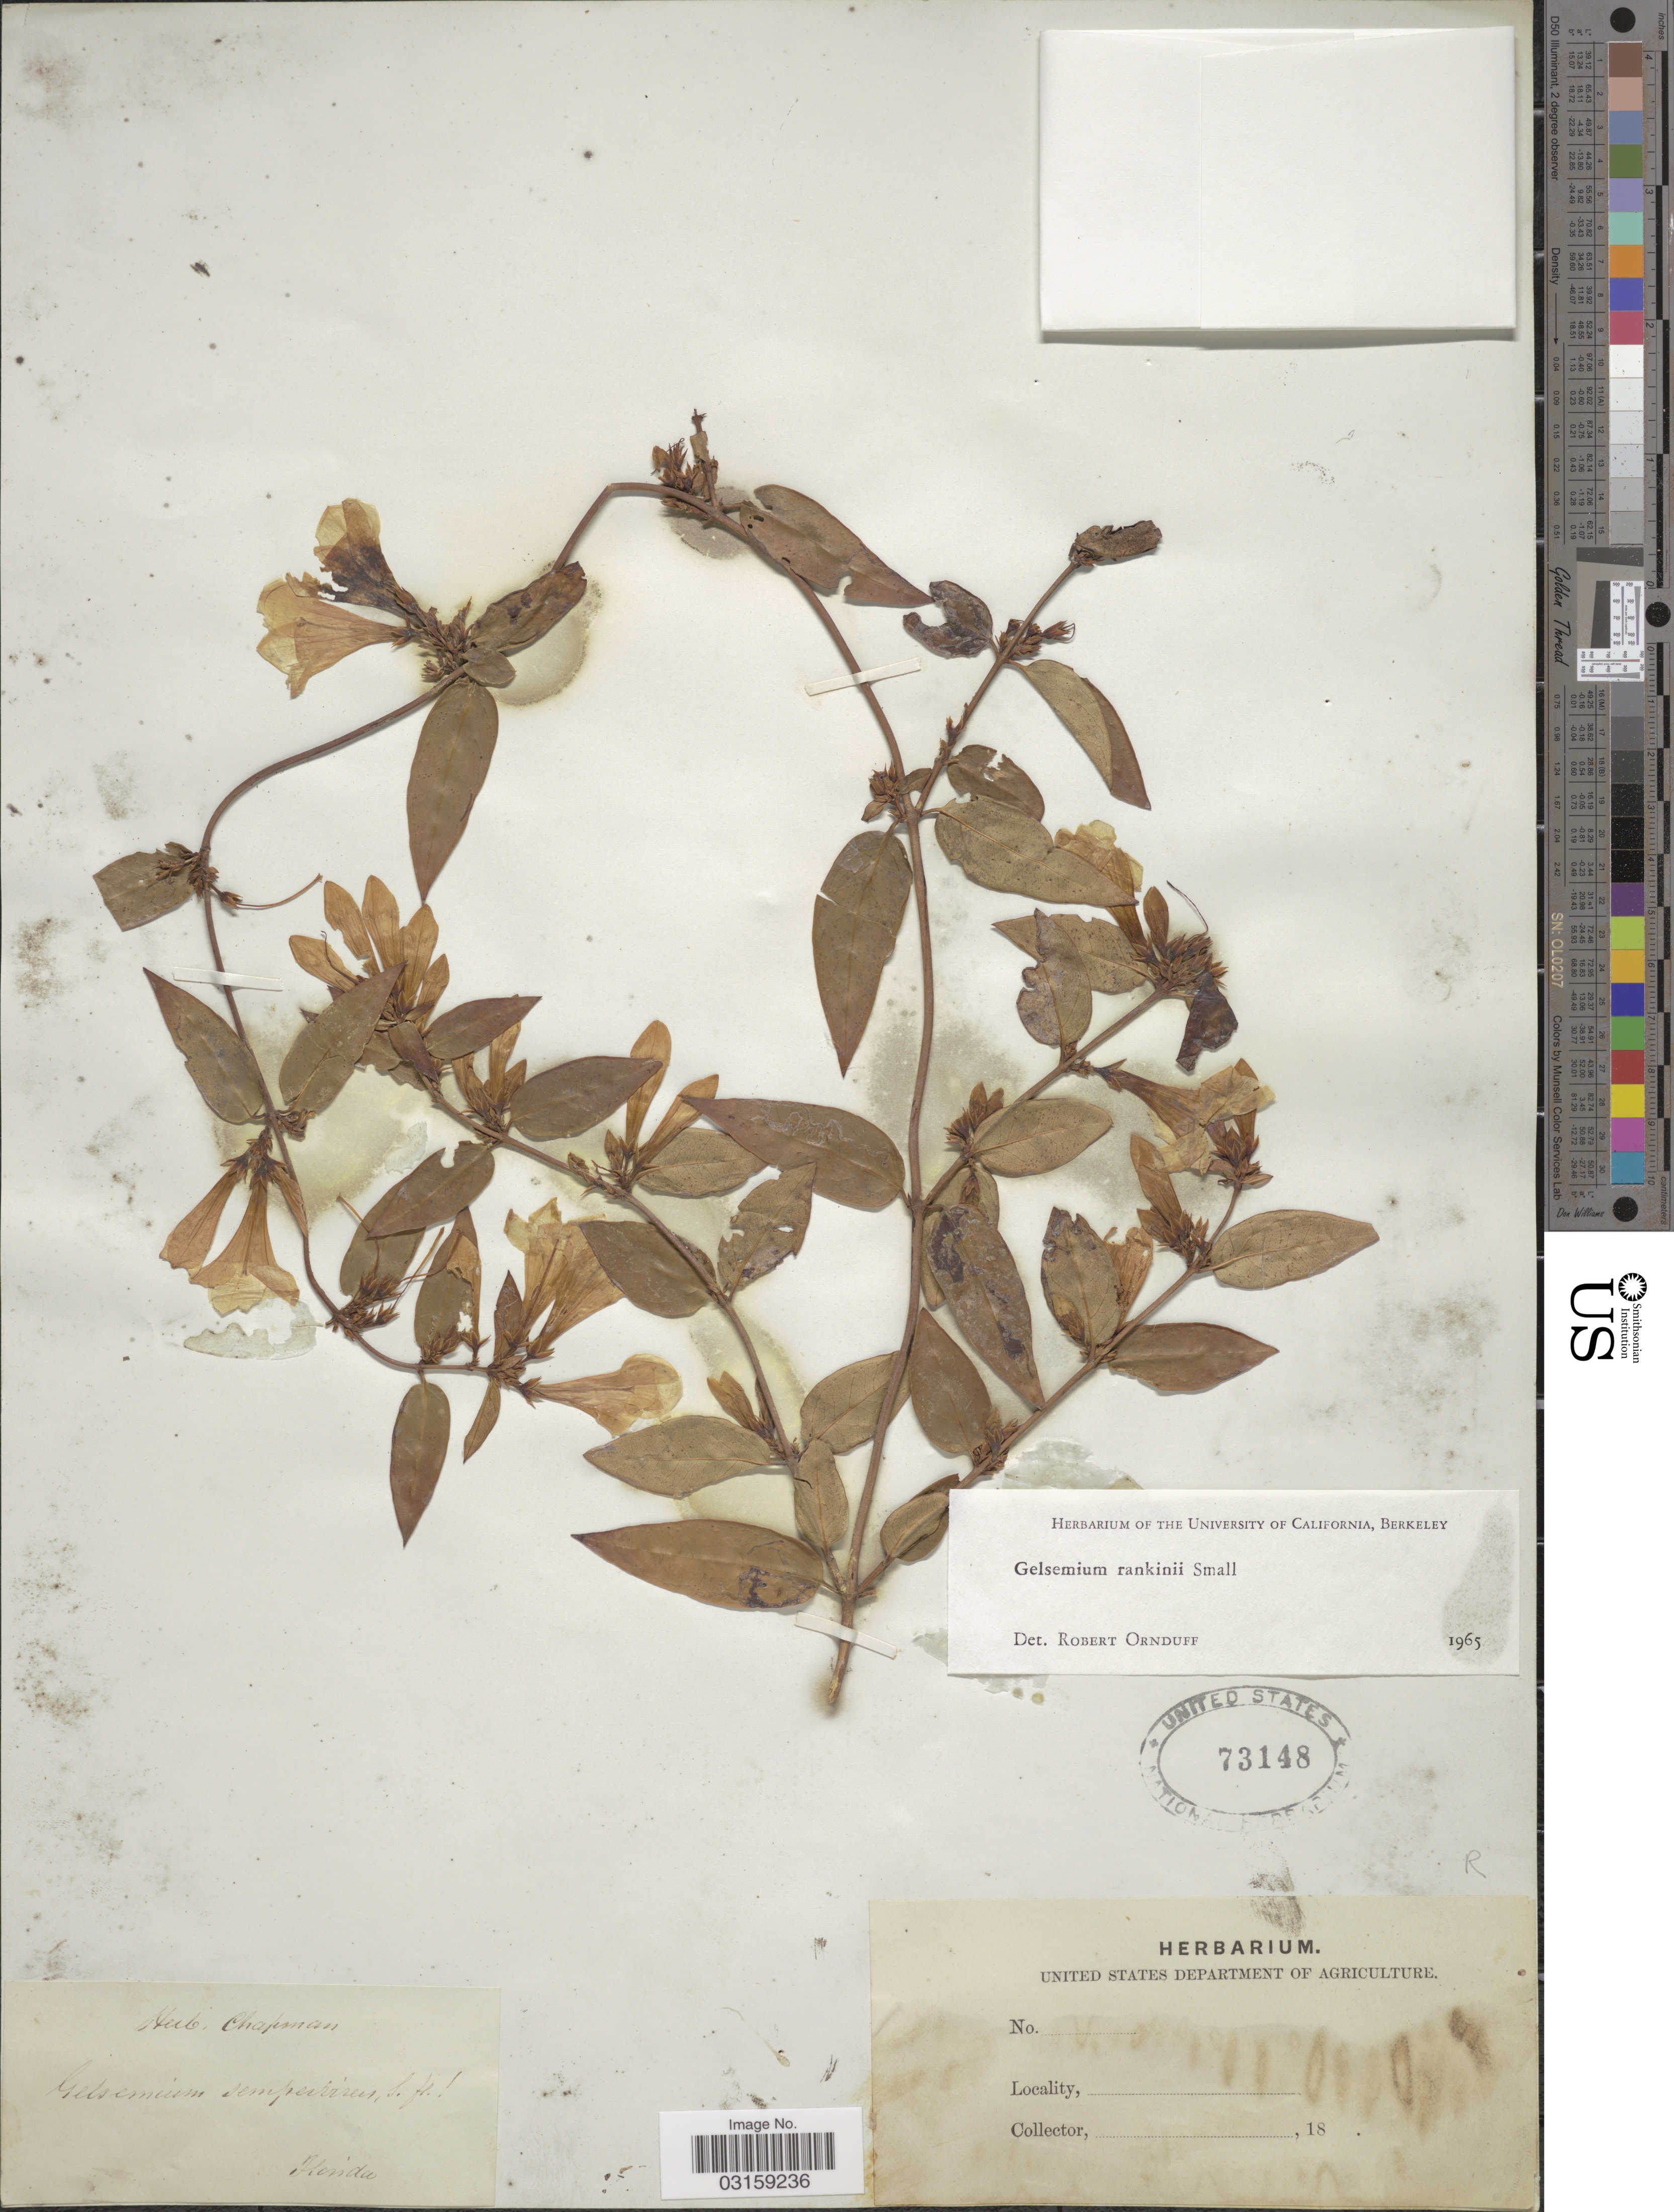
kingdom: Plantae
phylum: Tracheophyta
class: Magnoliopsida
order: Gentianales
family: Gelsemiaceae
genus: Gelsemium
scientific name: Gelsemium rankinii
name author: Small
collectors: ex herb. U. S. Department of Agriculture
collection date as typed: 18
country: United States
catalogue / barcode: US 73148